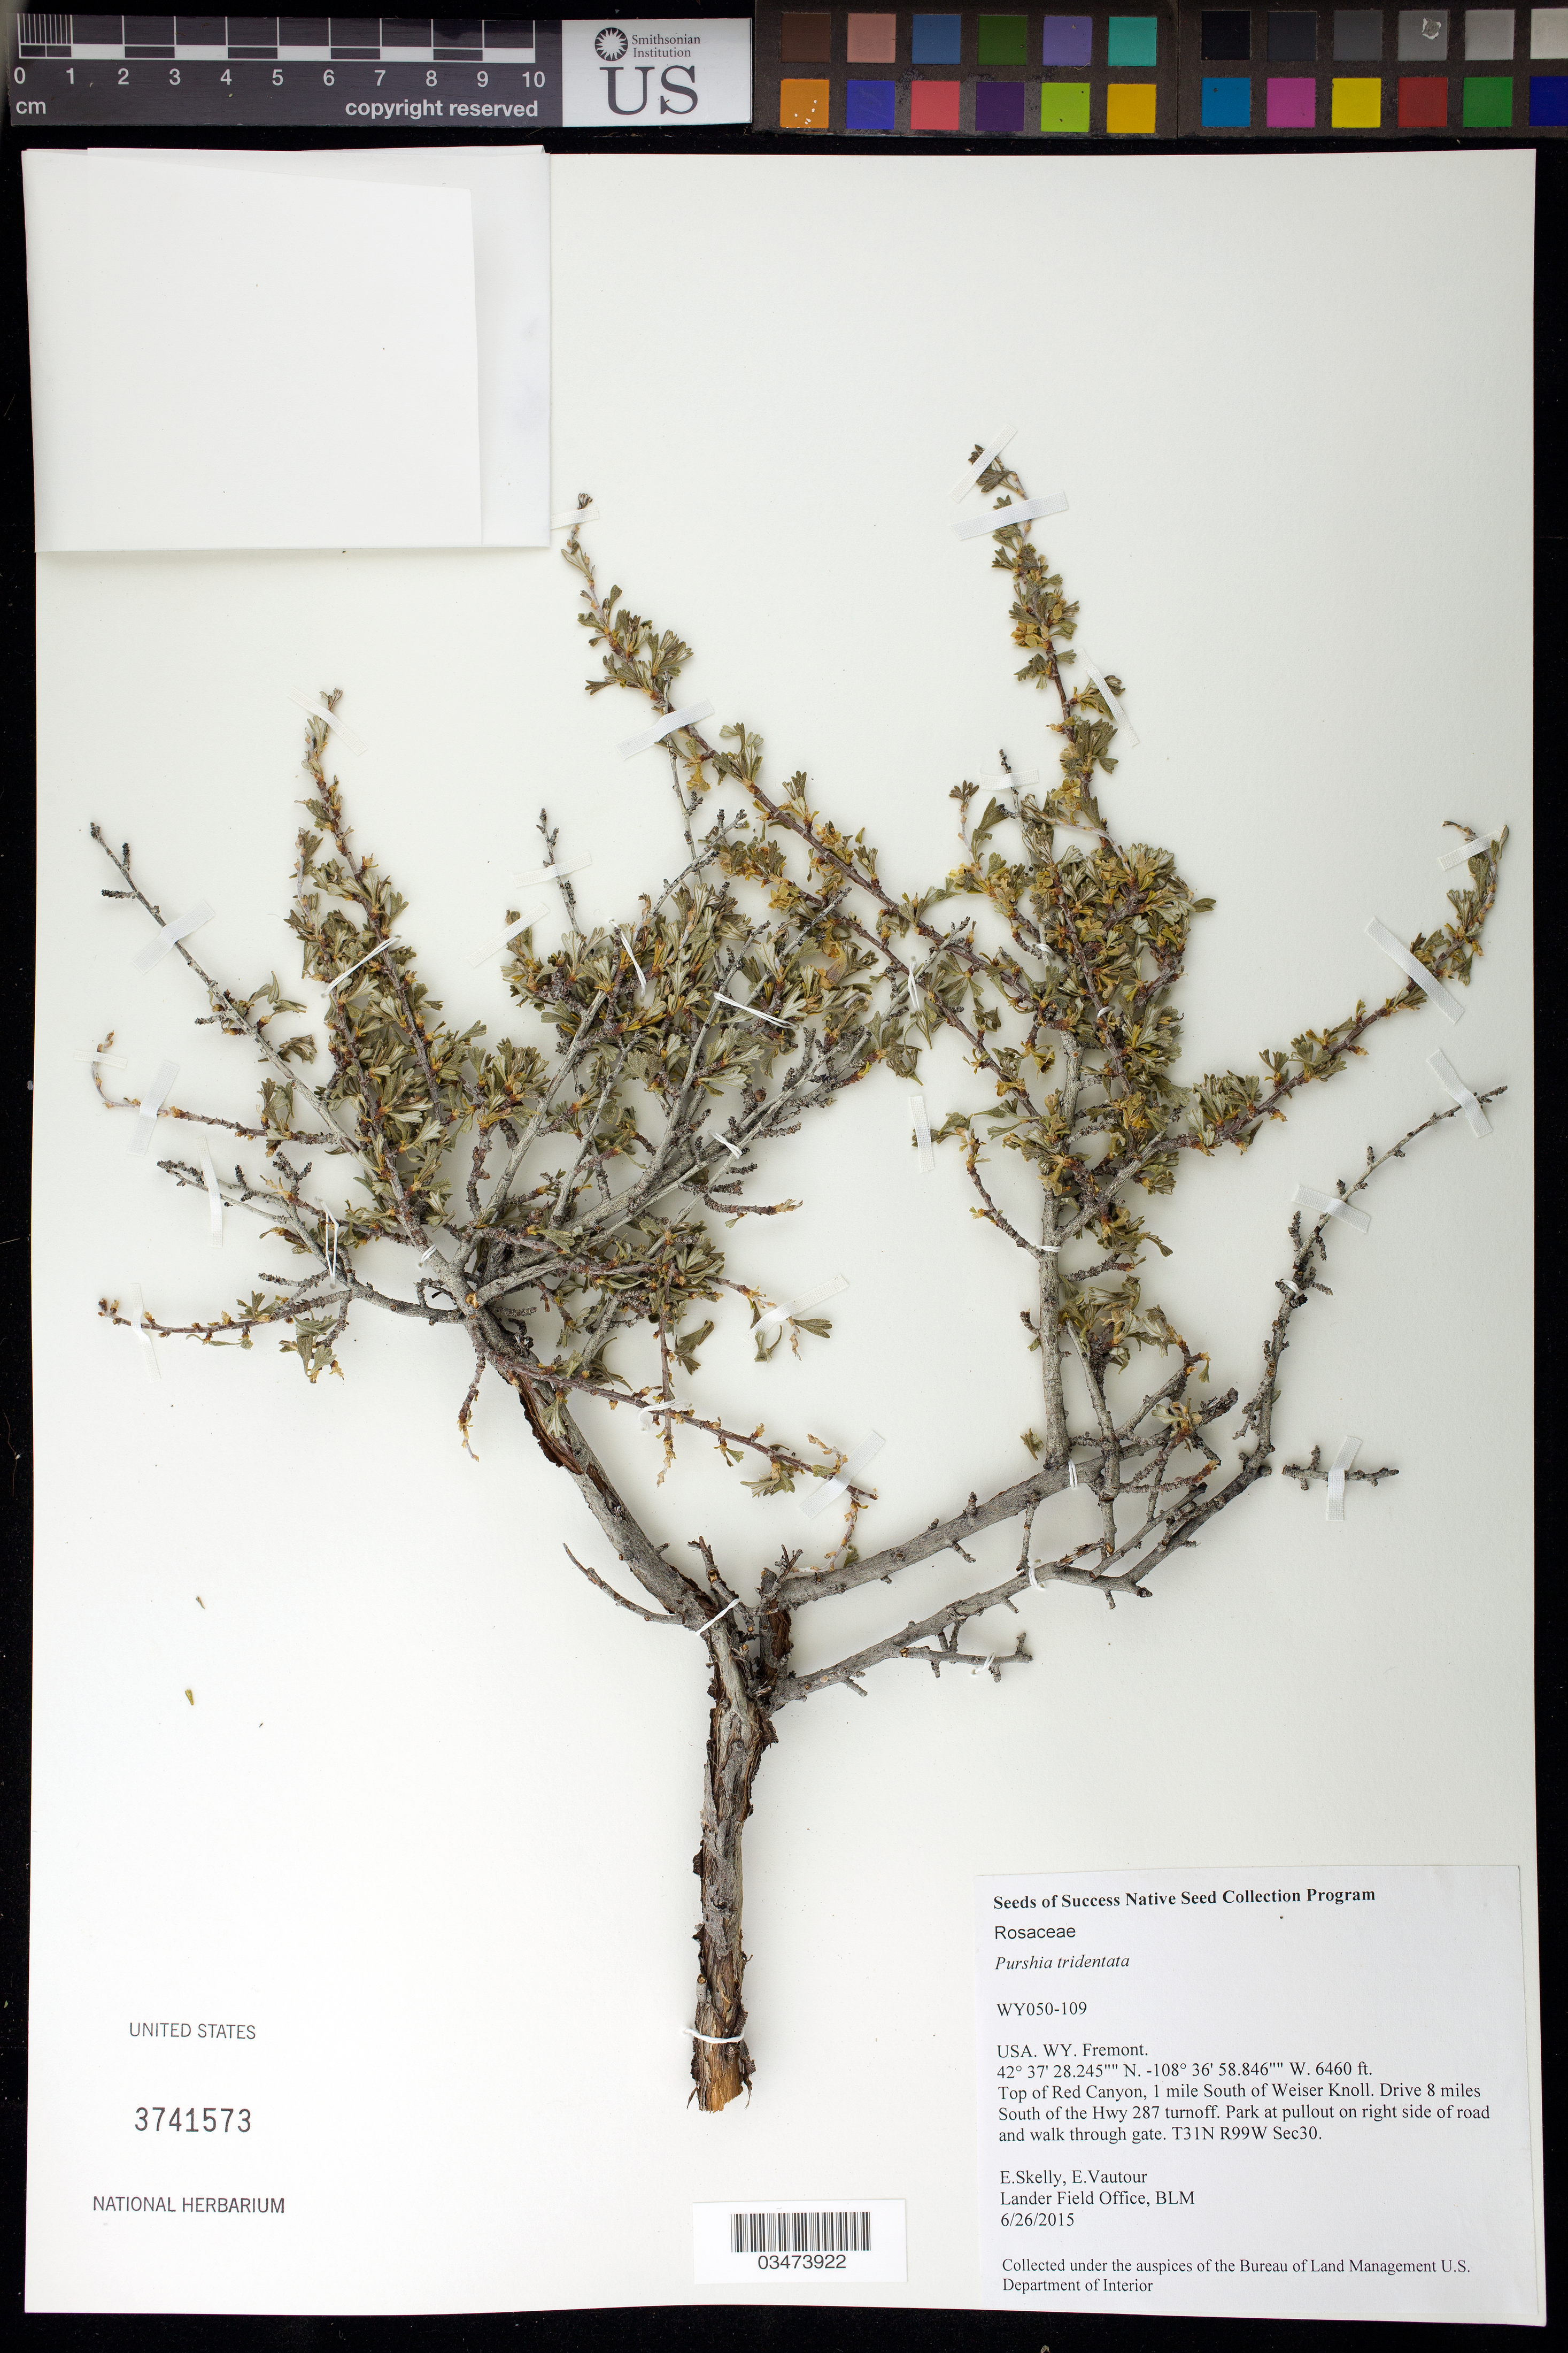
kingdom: Plantae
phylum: Tracheophyta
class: Magnoliopsida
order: Rosales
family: Rosaceae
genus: Purshia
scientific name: Purshia tridentata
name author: (Pursh) DC.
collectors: E. Skelly & E. Vautour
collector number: WY050-109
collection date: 2015-06-26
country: United States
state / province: Wyoming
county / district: Fremont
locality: Top of Red Canyon, 1 mile S of Weiser Knoll, 8 miles S of the Hwy 287 turnoff.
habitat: shallow loamy (10-14E)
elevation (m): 1969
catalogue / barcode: US 3741573